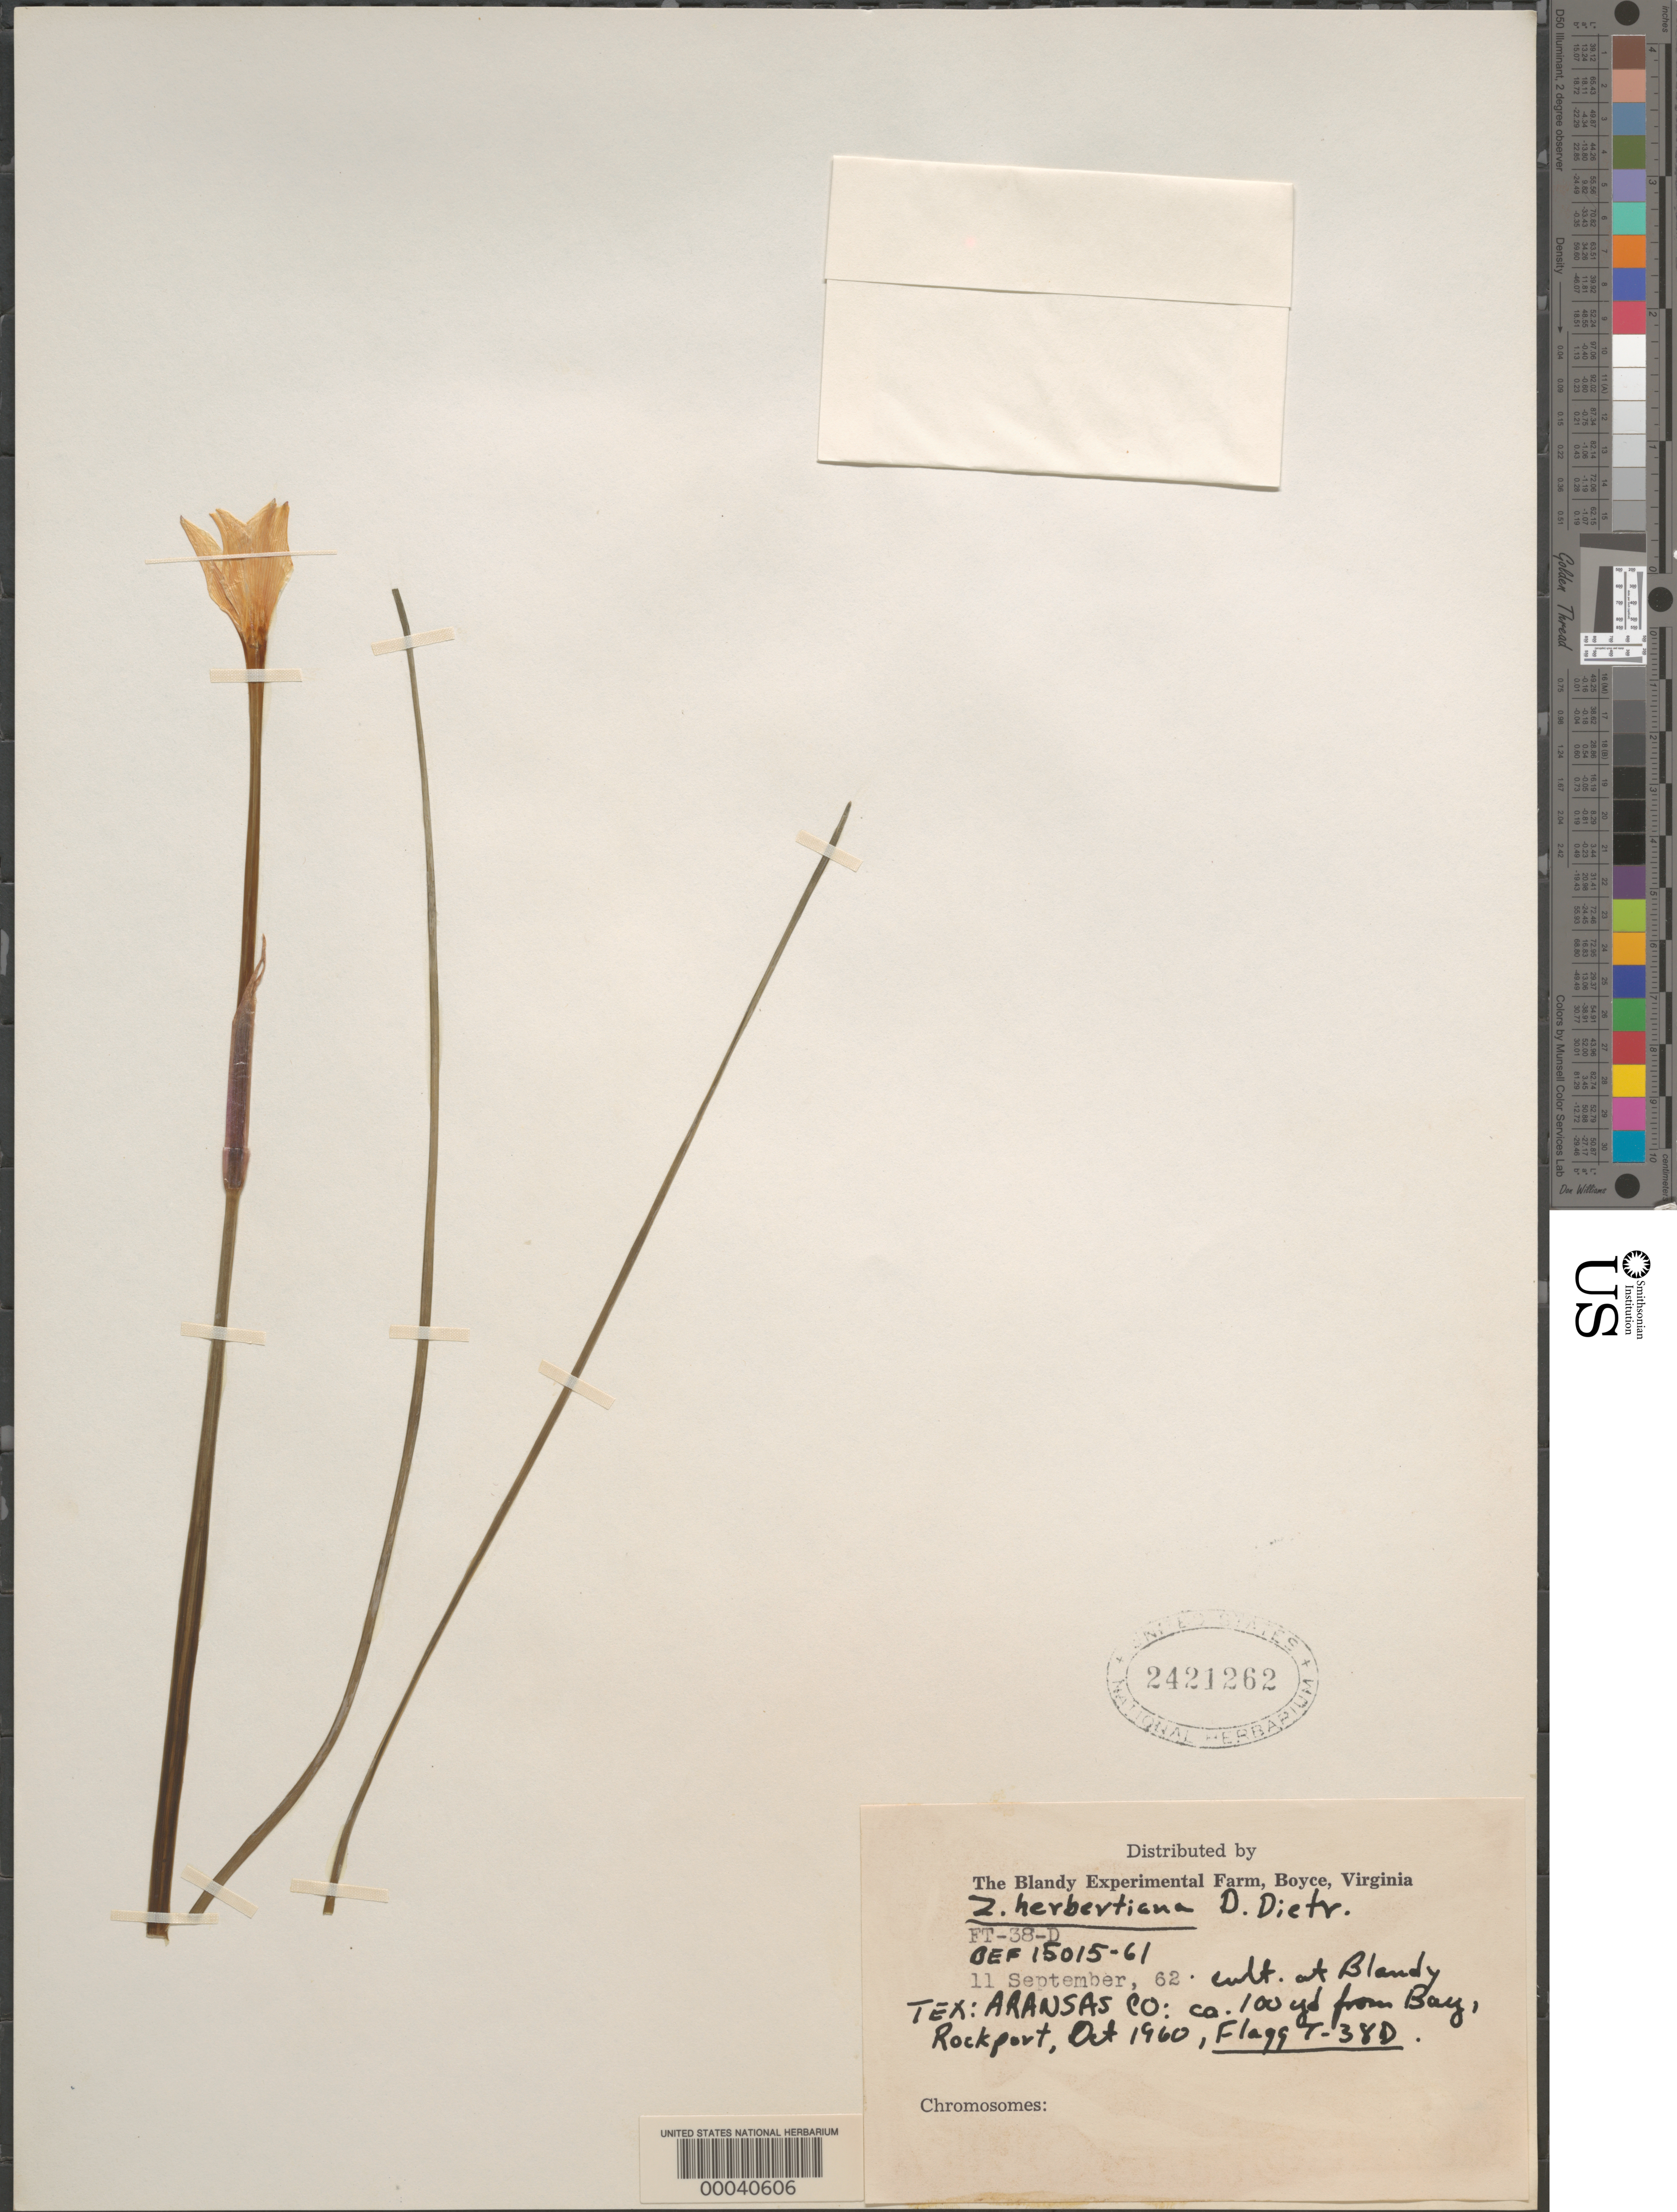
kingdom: Plantae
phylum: Tracheophyta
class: Liliopsida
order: Asparagales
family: Amaryllidaceae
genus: Zephyranthes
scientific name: Zephyranthes herbertiana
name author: D. Dietr.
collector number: Bef 15015-61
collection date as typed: Oct 1960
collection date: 1960-10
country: United States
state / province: Texas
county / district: Aransas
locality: Rockport, ca. 100 yd from bay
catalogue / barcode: US 2421262